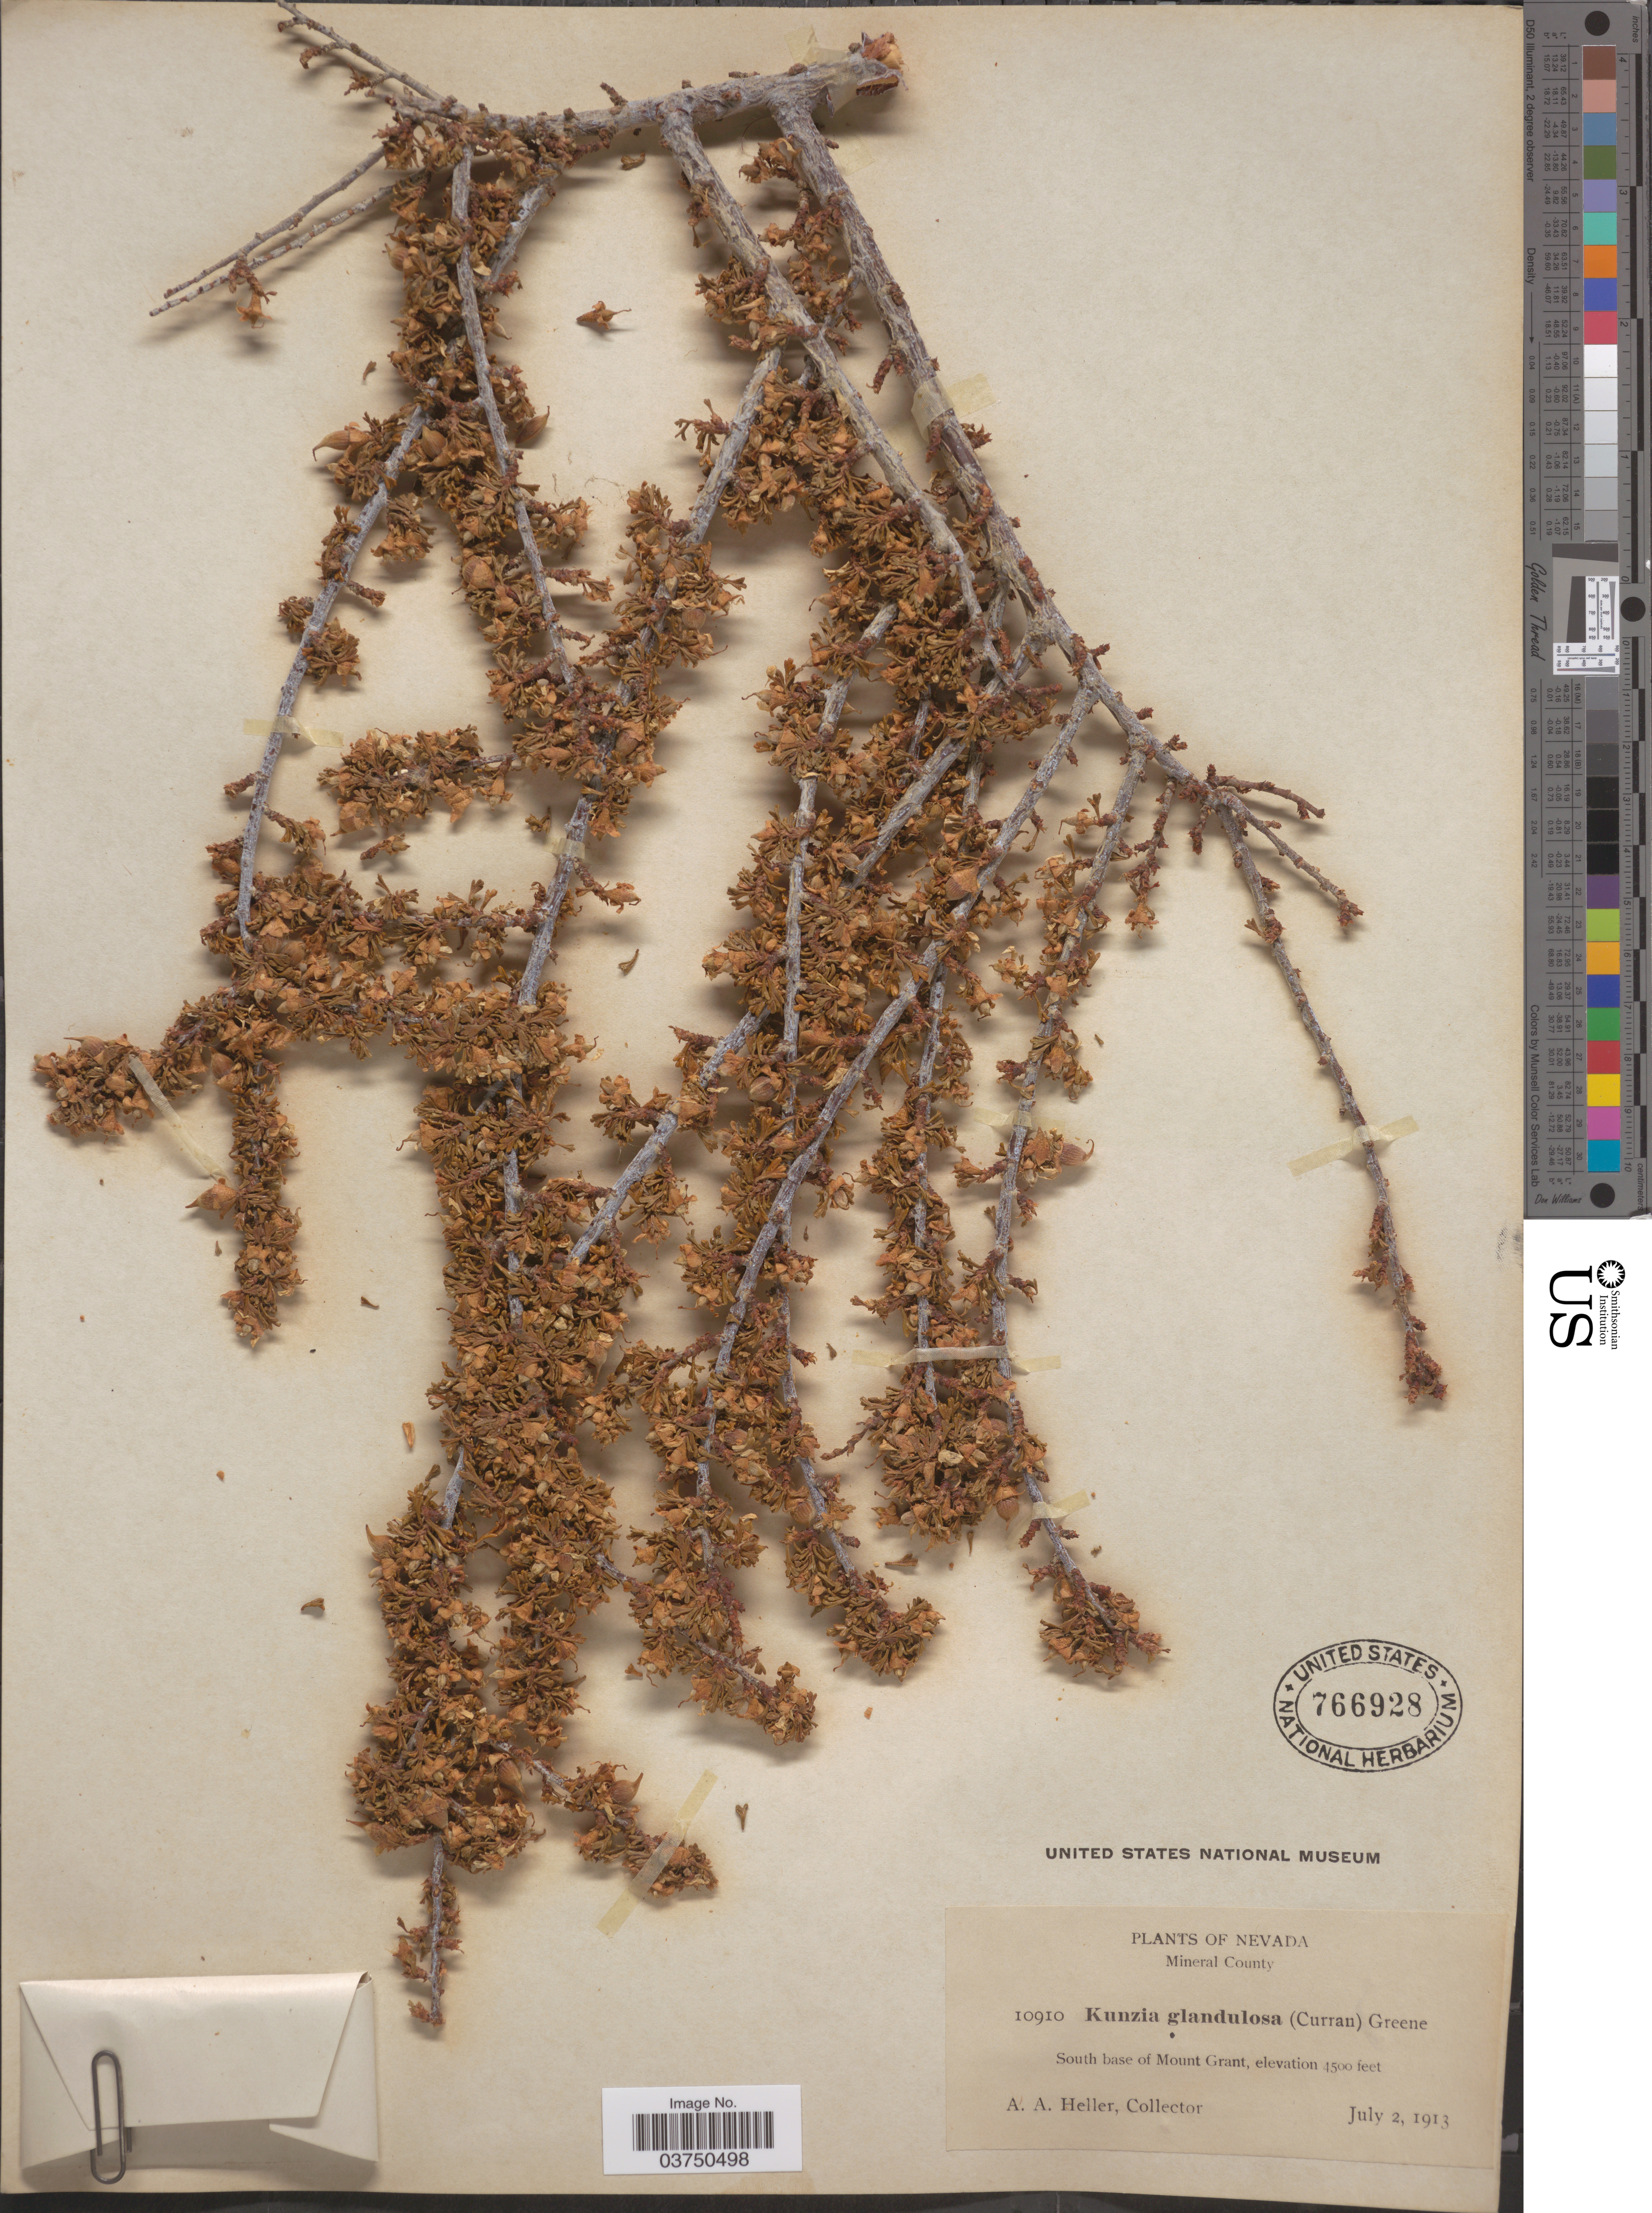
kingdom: Plantae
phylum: Tracheophyta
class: Magnoliopsida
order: Rosales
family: Rosaceae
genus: Purshia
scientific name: Purshia glandulosa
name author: Curran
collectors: A. A. Heller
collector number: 10910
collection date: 1913-07-02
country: United States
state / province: Nevada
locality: Mineral County. South base of Mount Grant.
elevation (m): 1372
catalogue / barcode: US 766928